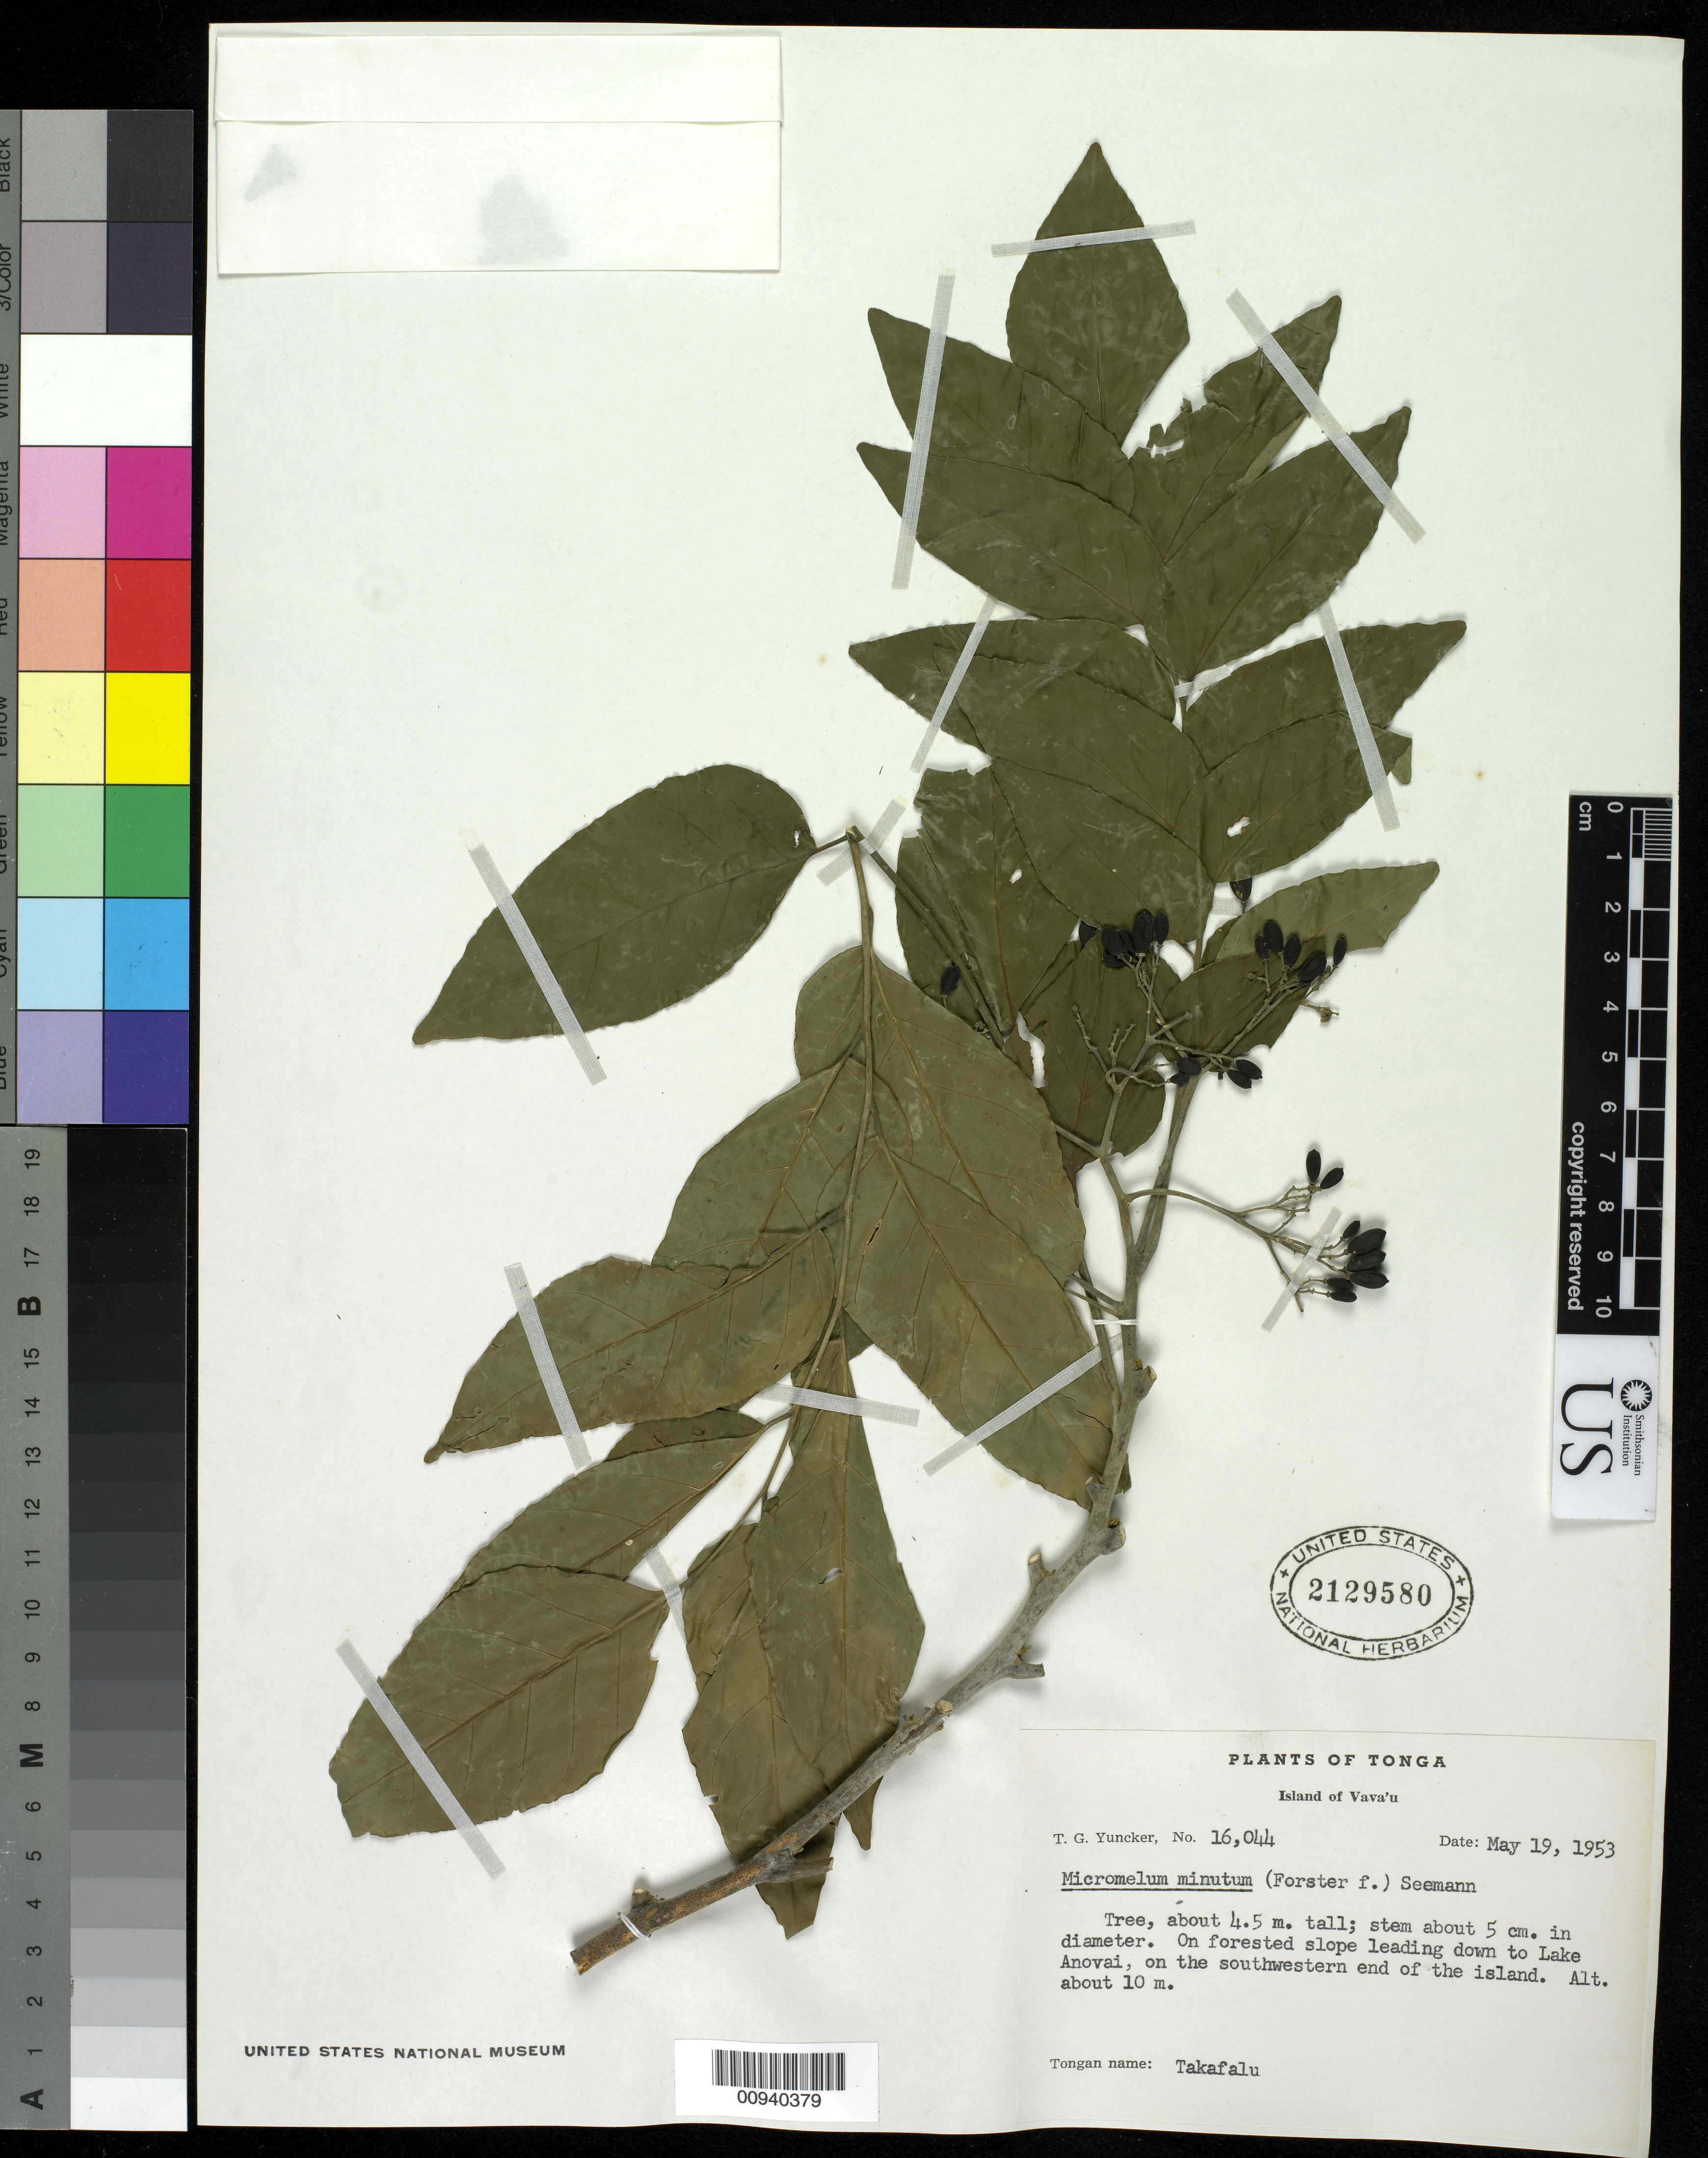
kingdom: Plantae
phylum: Tracheophyta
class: Magnoliopsida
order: Sapindales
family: Rutaceae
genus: Micromelum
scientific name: Micromelum minutum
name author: (G. Forst.) Wight & Arn.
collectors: T. G. Yuncker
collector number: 16044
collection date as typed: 19 May 1953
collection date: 1953-05-19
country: Tonga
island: Vava'u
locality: On slope leading down to Lake Anovai, on the southwestern end of the island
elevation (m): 10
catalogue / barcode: US 2129580